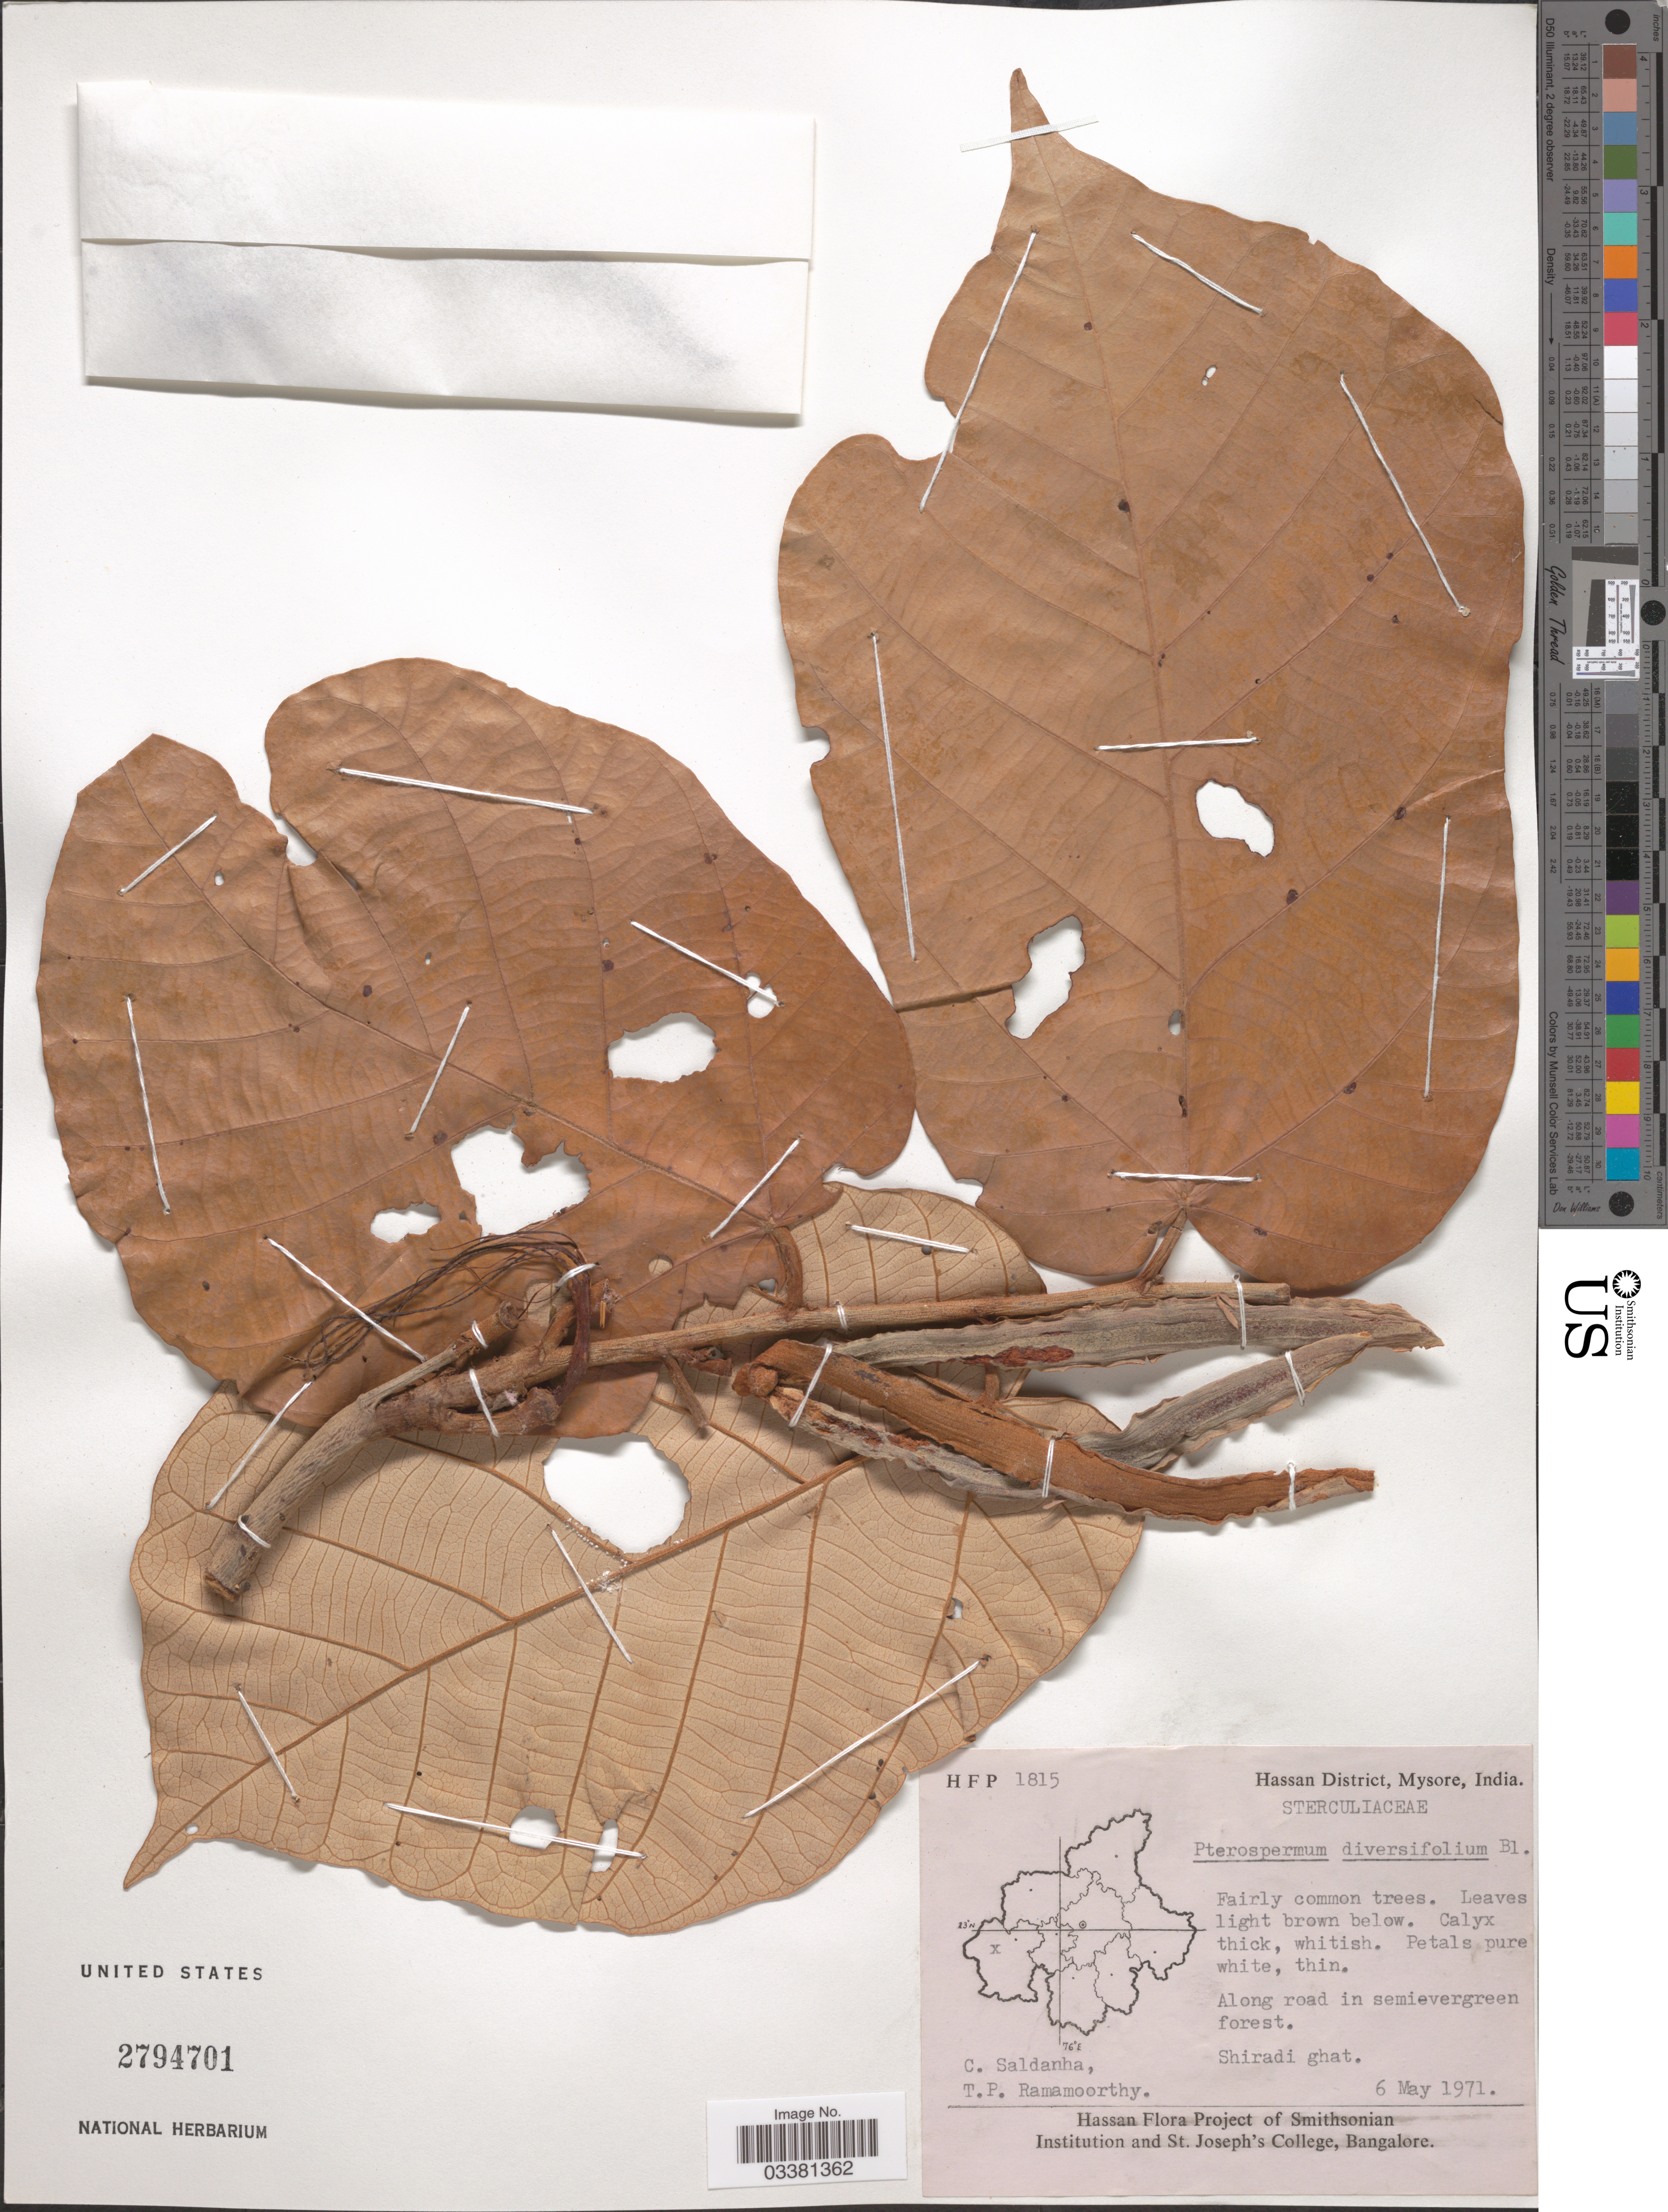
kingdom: Plantae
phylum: Tracheophyta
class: Magnoliopsida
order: Malvales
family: Malvaceae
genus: Pterospermum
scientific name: Pterospermum diversifolium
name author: Blume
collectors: C. Saldanha & T. P. Ramamoorthy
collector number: H F P 1815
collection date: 1971-05-06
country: India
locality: Hassan District, Mysore. Shiradi ghat.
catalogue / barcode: US 2794701